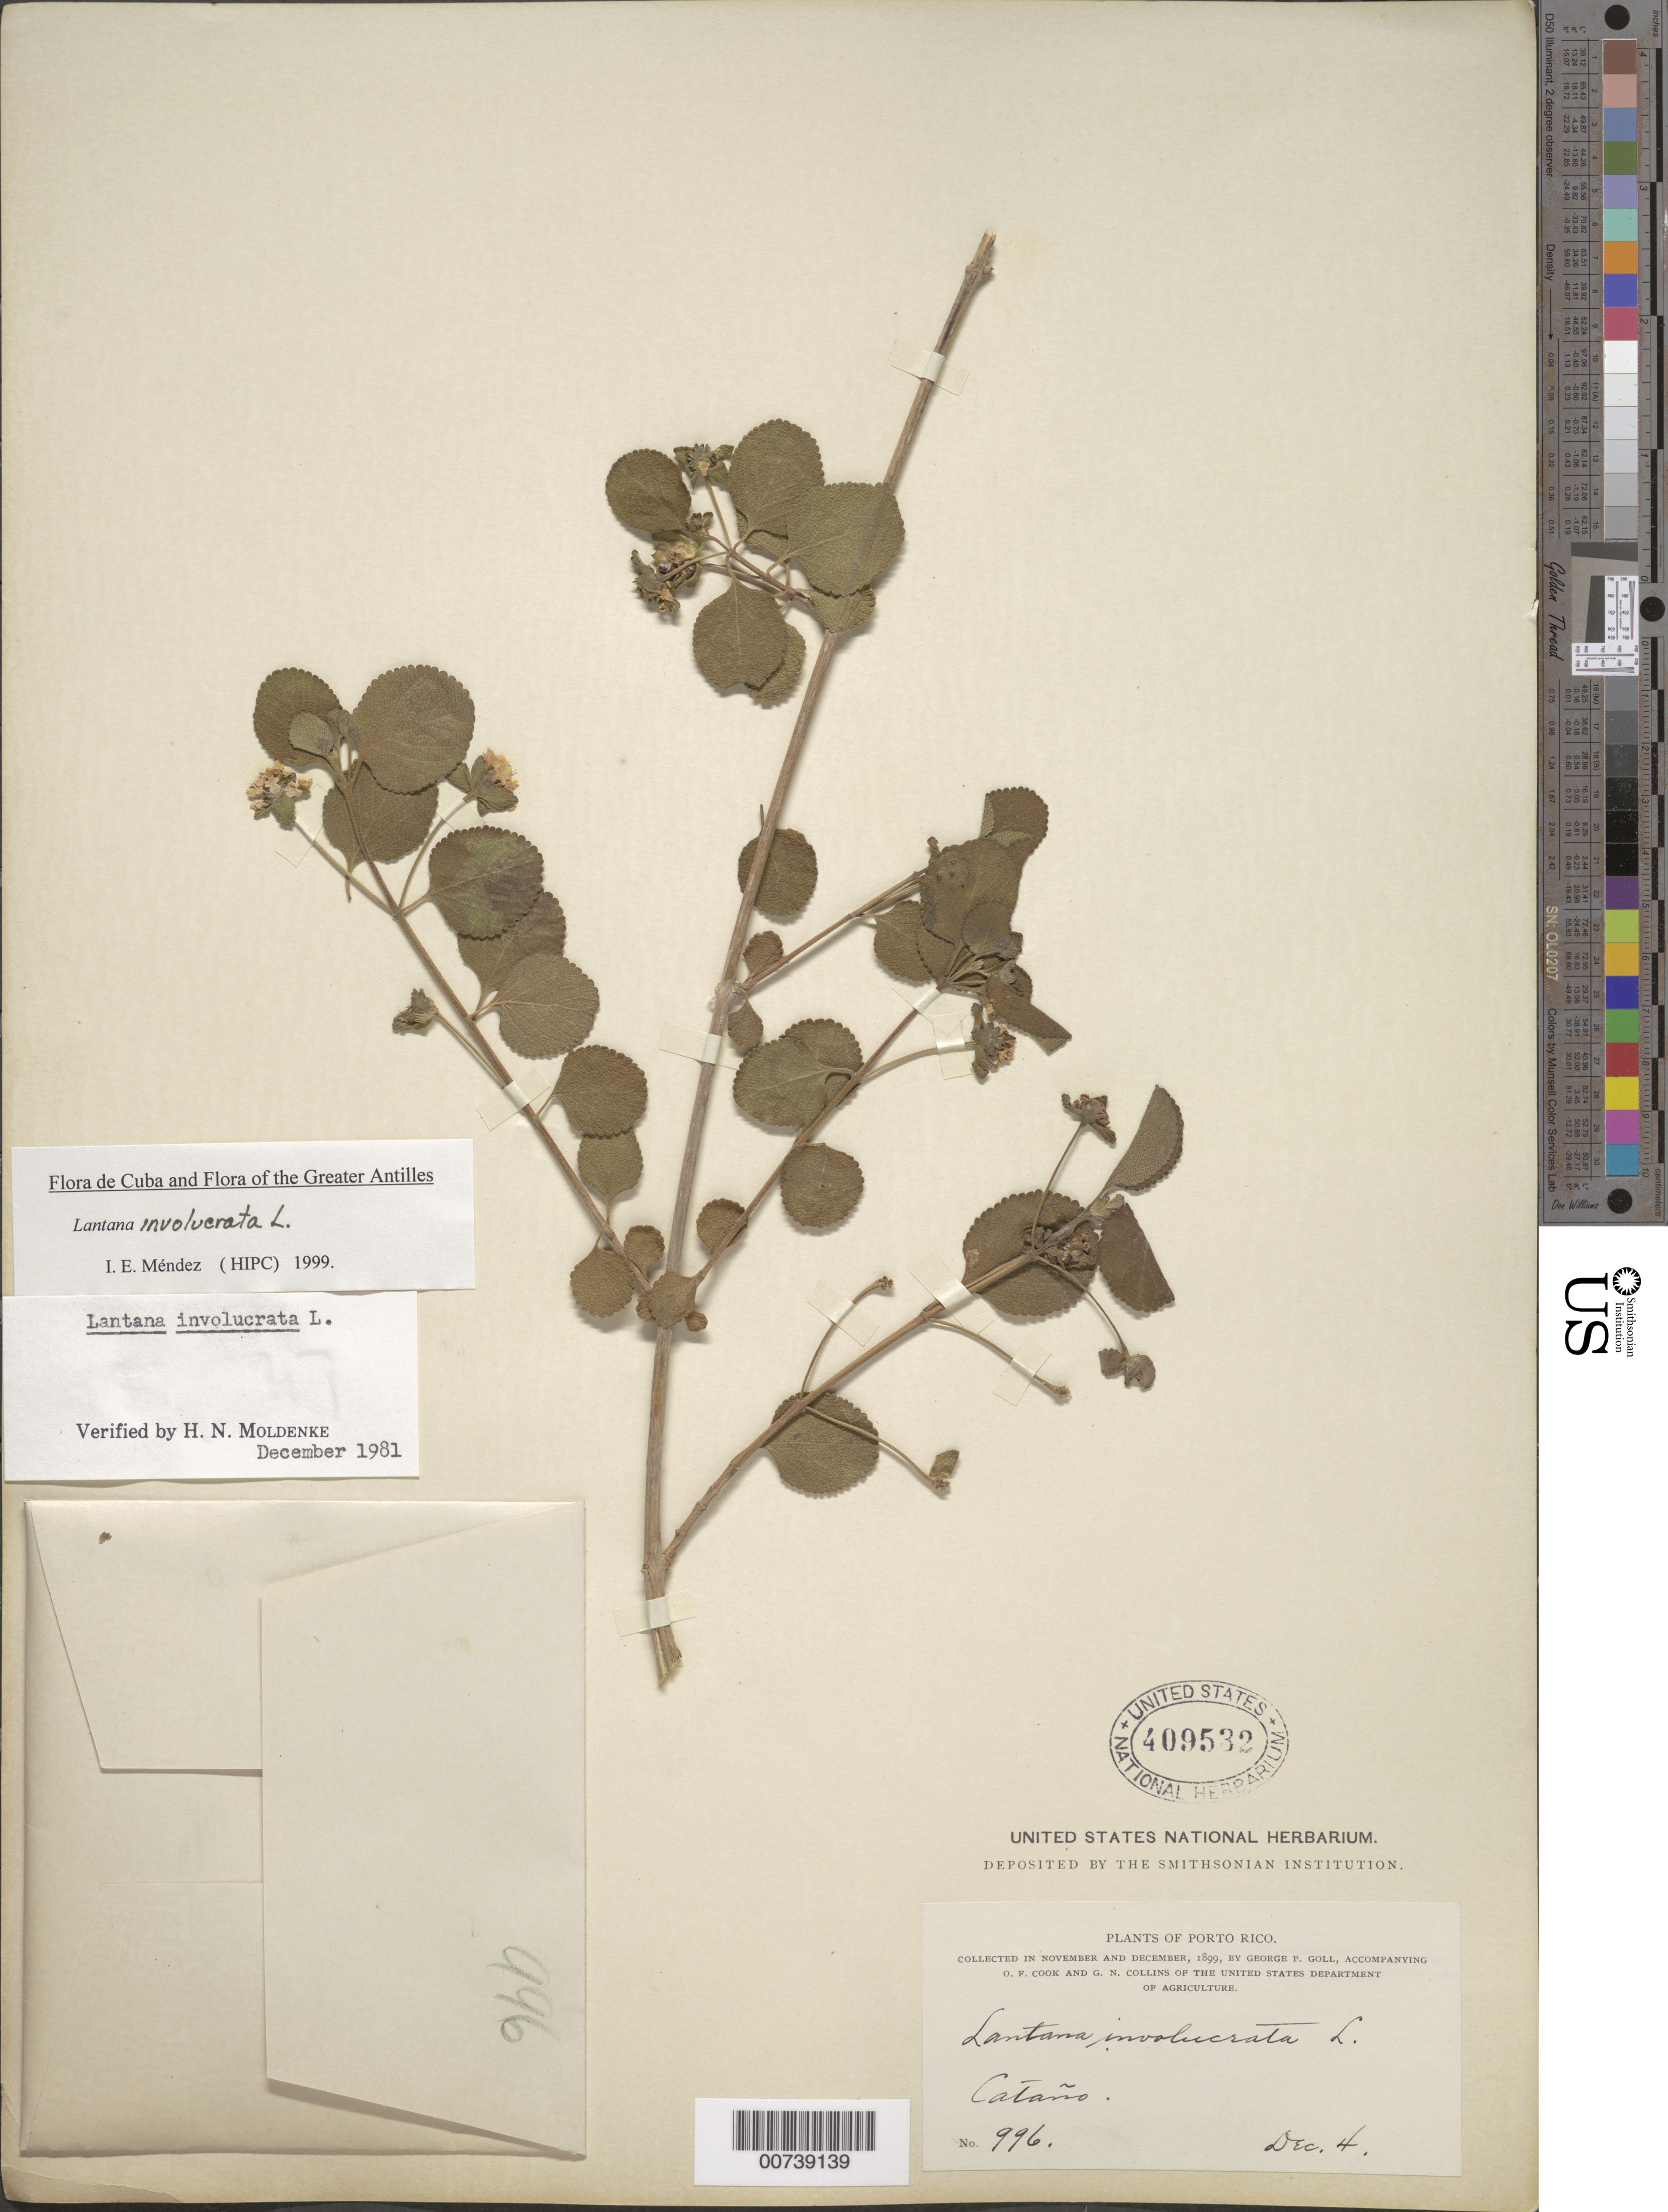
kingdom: Plantae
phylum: Tracheophyta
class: Magnoliopsida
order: Lamiales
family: Verbenaceae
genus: Lantana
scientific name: Lantana involucrata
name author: L.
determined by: Méndez, Isidro E., (HIPC)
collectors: G. Goll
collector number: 996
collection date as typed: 04 Dec 1899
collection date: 1899-12-04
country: Puerto Rico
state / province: Cataño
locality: Cataño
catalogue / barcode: US 409532